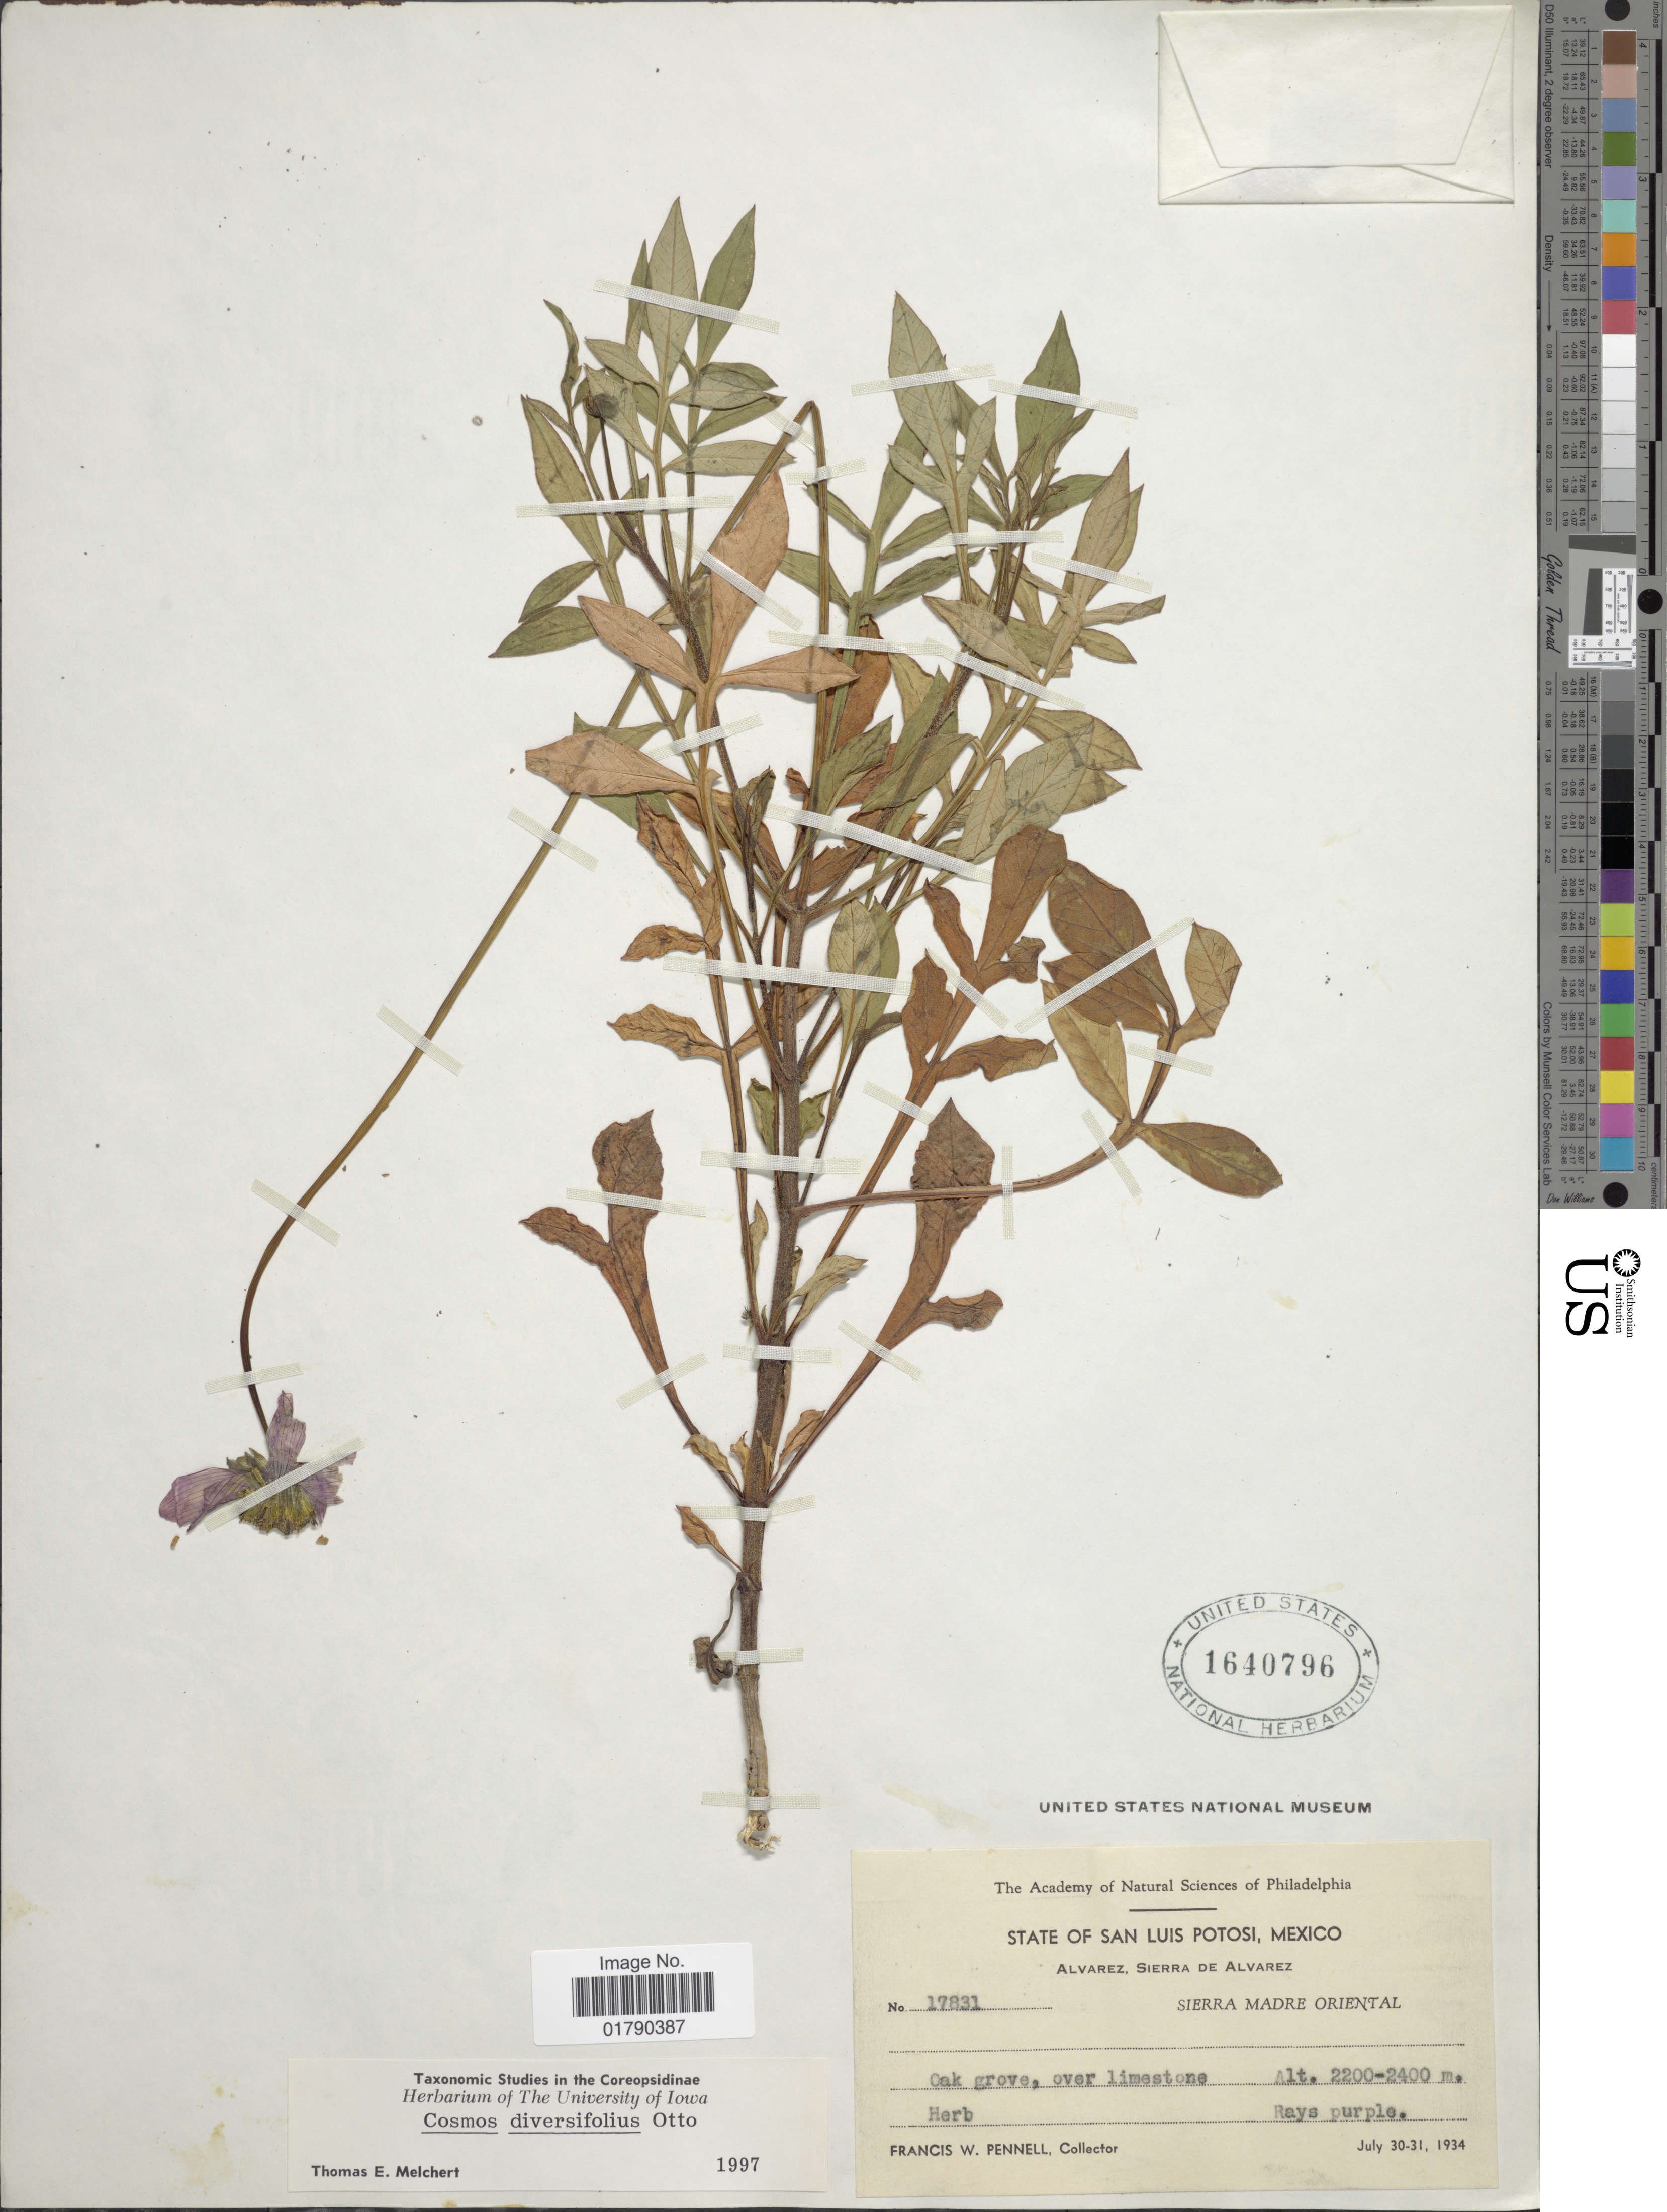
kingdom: Plantae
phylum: Tracheophyta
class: Magnoliopsida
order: Asterales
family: Asteraceae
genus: Cosmos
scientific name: Cosmos diversifolius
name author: Otto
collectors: F. W. Pennell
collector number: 17831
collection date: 1934-07-30/1934-07-31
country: Mexico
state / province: San Luis Potosí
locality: Alvarez, Sierra de Alvarez, Sierra Madre Oriental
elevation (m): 2200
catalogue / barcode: US 1640796